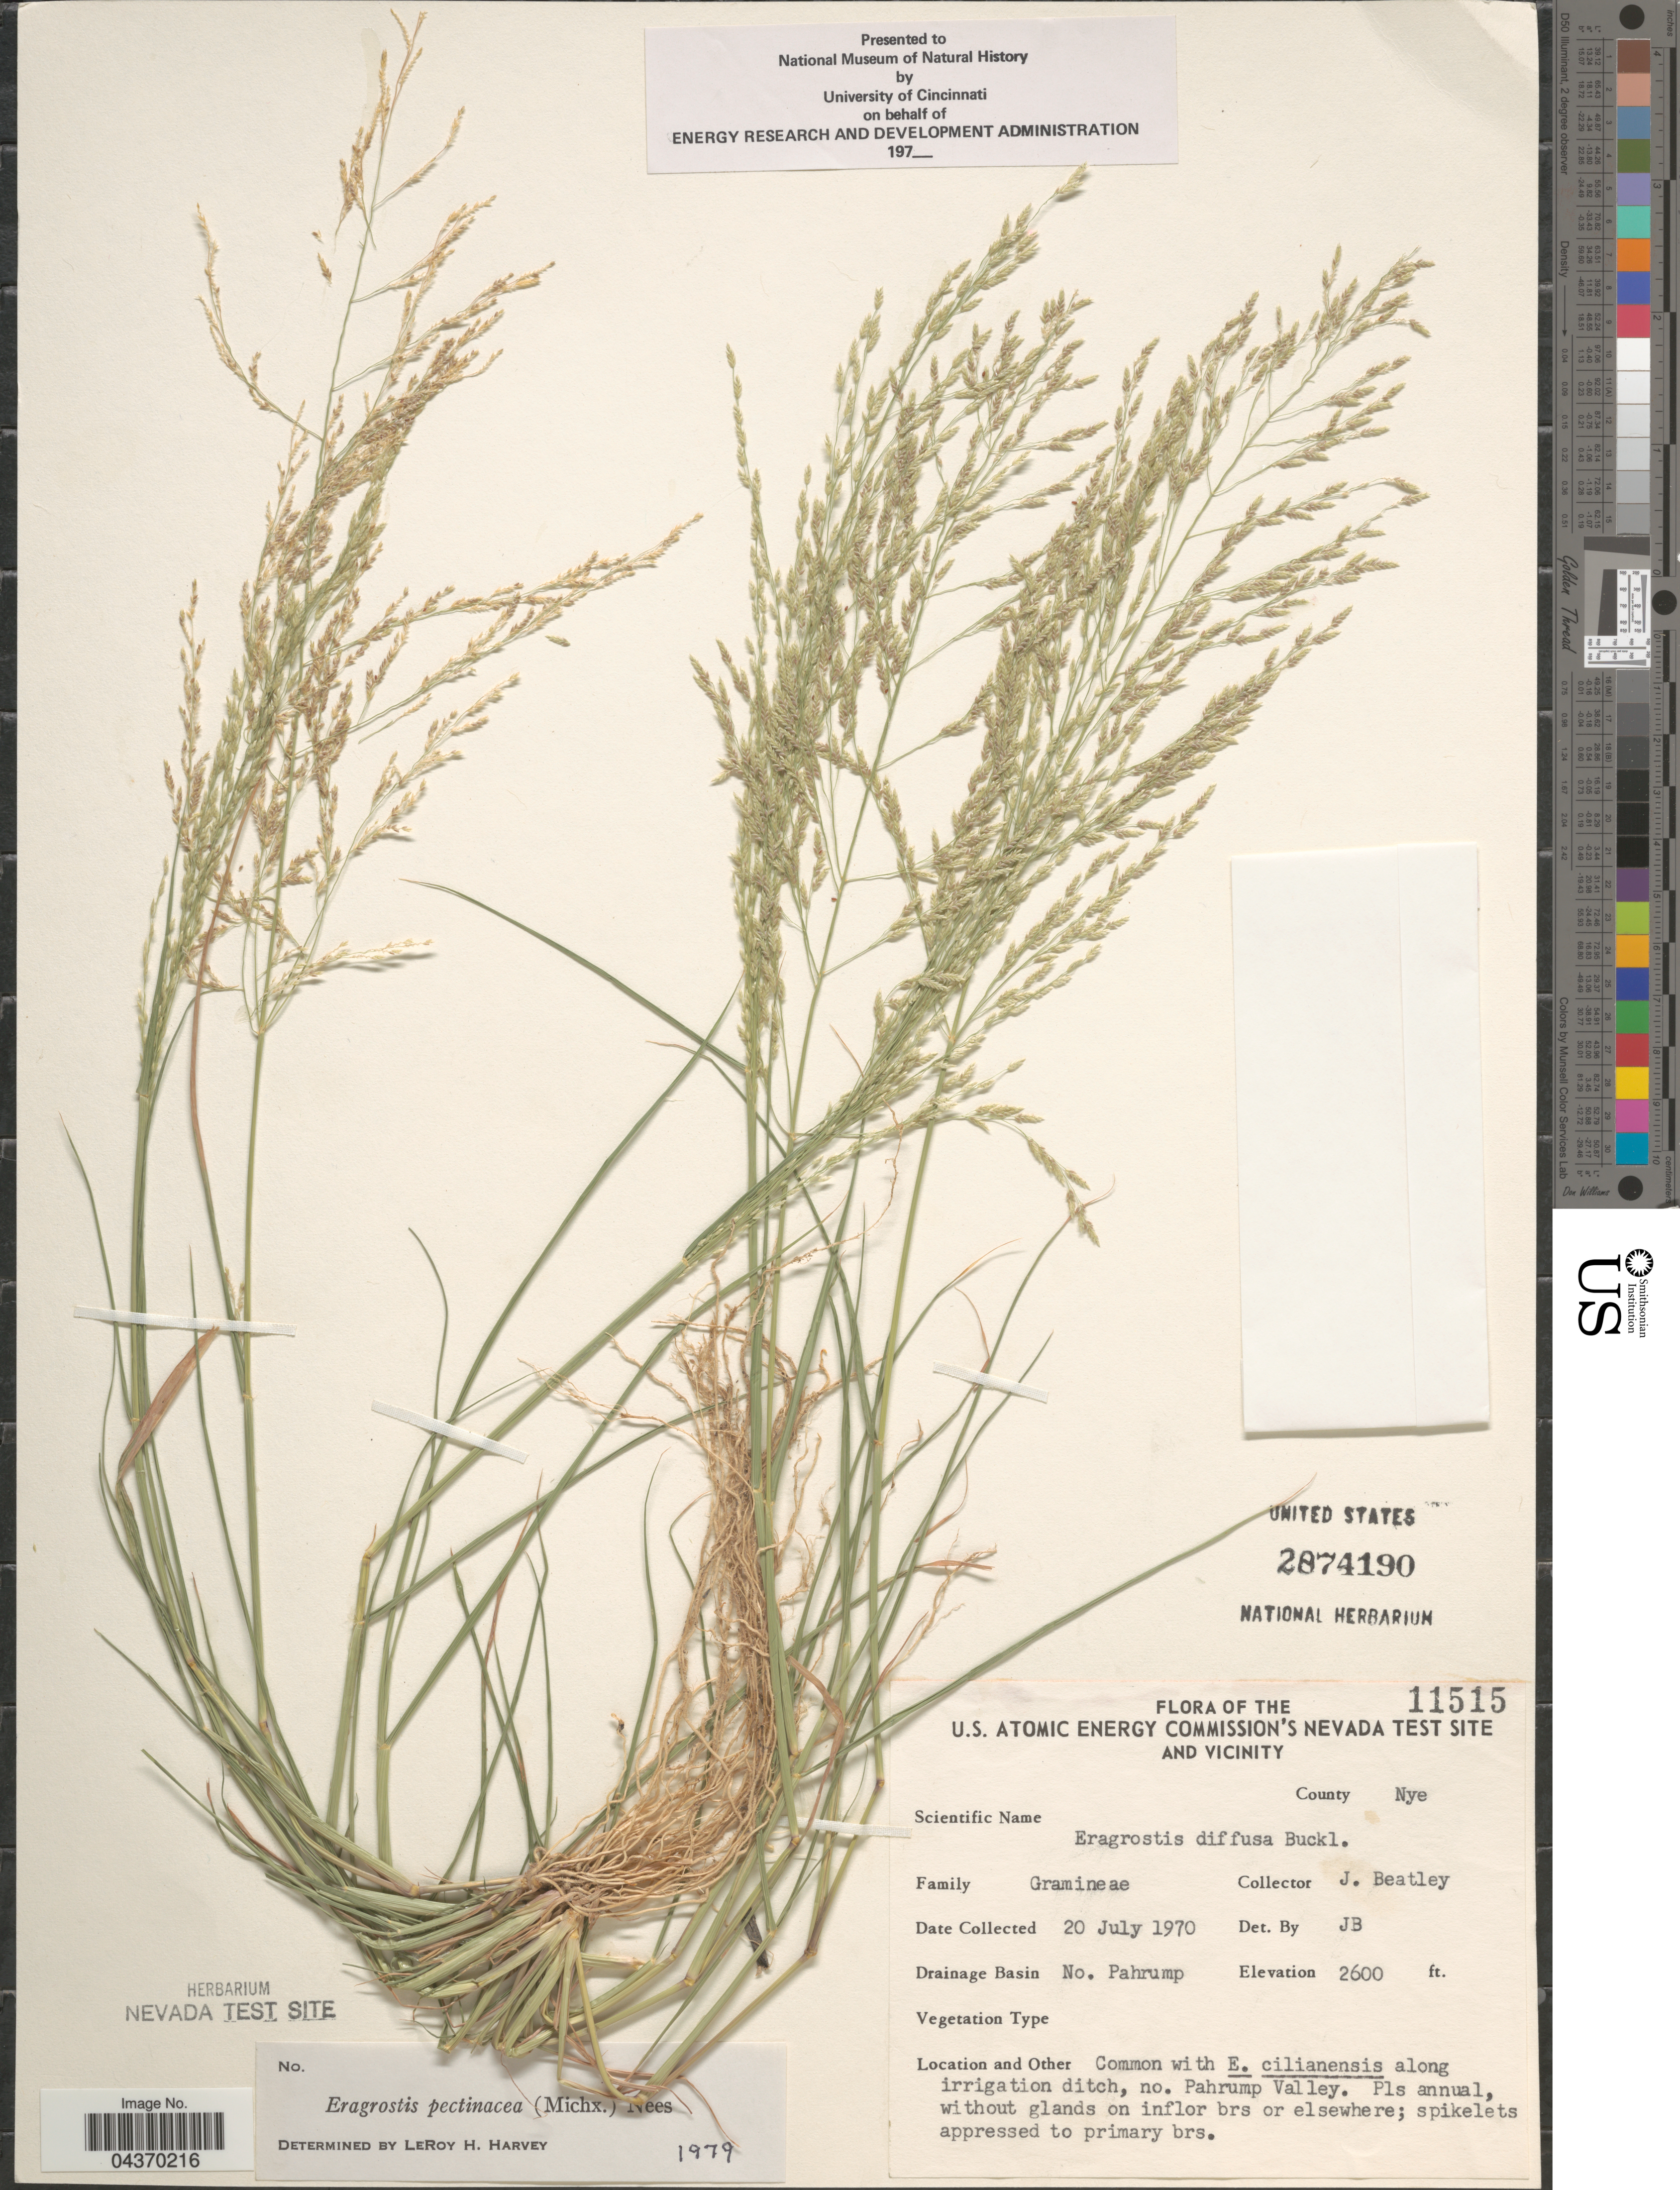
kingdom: Plantae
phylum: Tracheophyta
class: Liliopsida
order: Poales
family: Poaceae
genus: Eragrostis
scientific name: Eragrostis pectinacea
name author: (Michx.) Nees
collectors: J. C. Beatley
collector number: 11515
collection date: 1970-07-20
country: United States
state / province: Nevada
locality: U.S. Atomic Energy Commission's Nevada Test Site and Vicinity. County Nye. Drainage Basin No. Pahrump. No. Pahrump Valley.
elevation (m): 792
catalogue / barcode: US 2874190